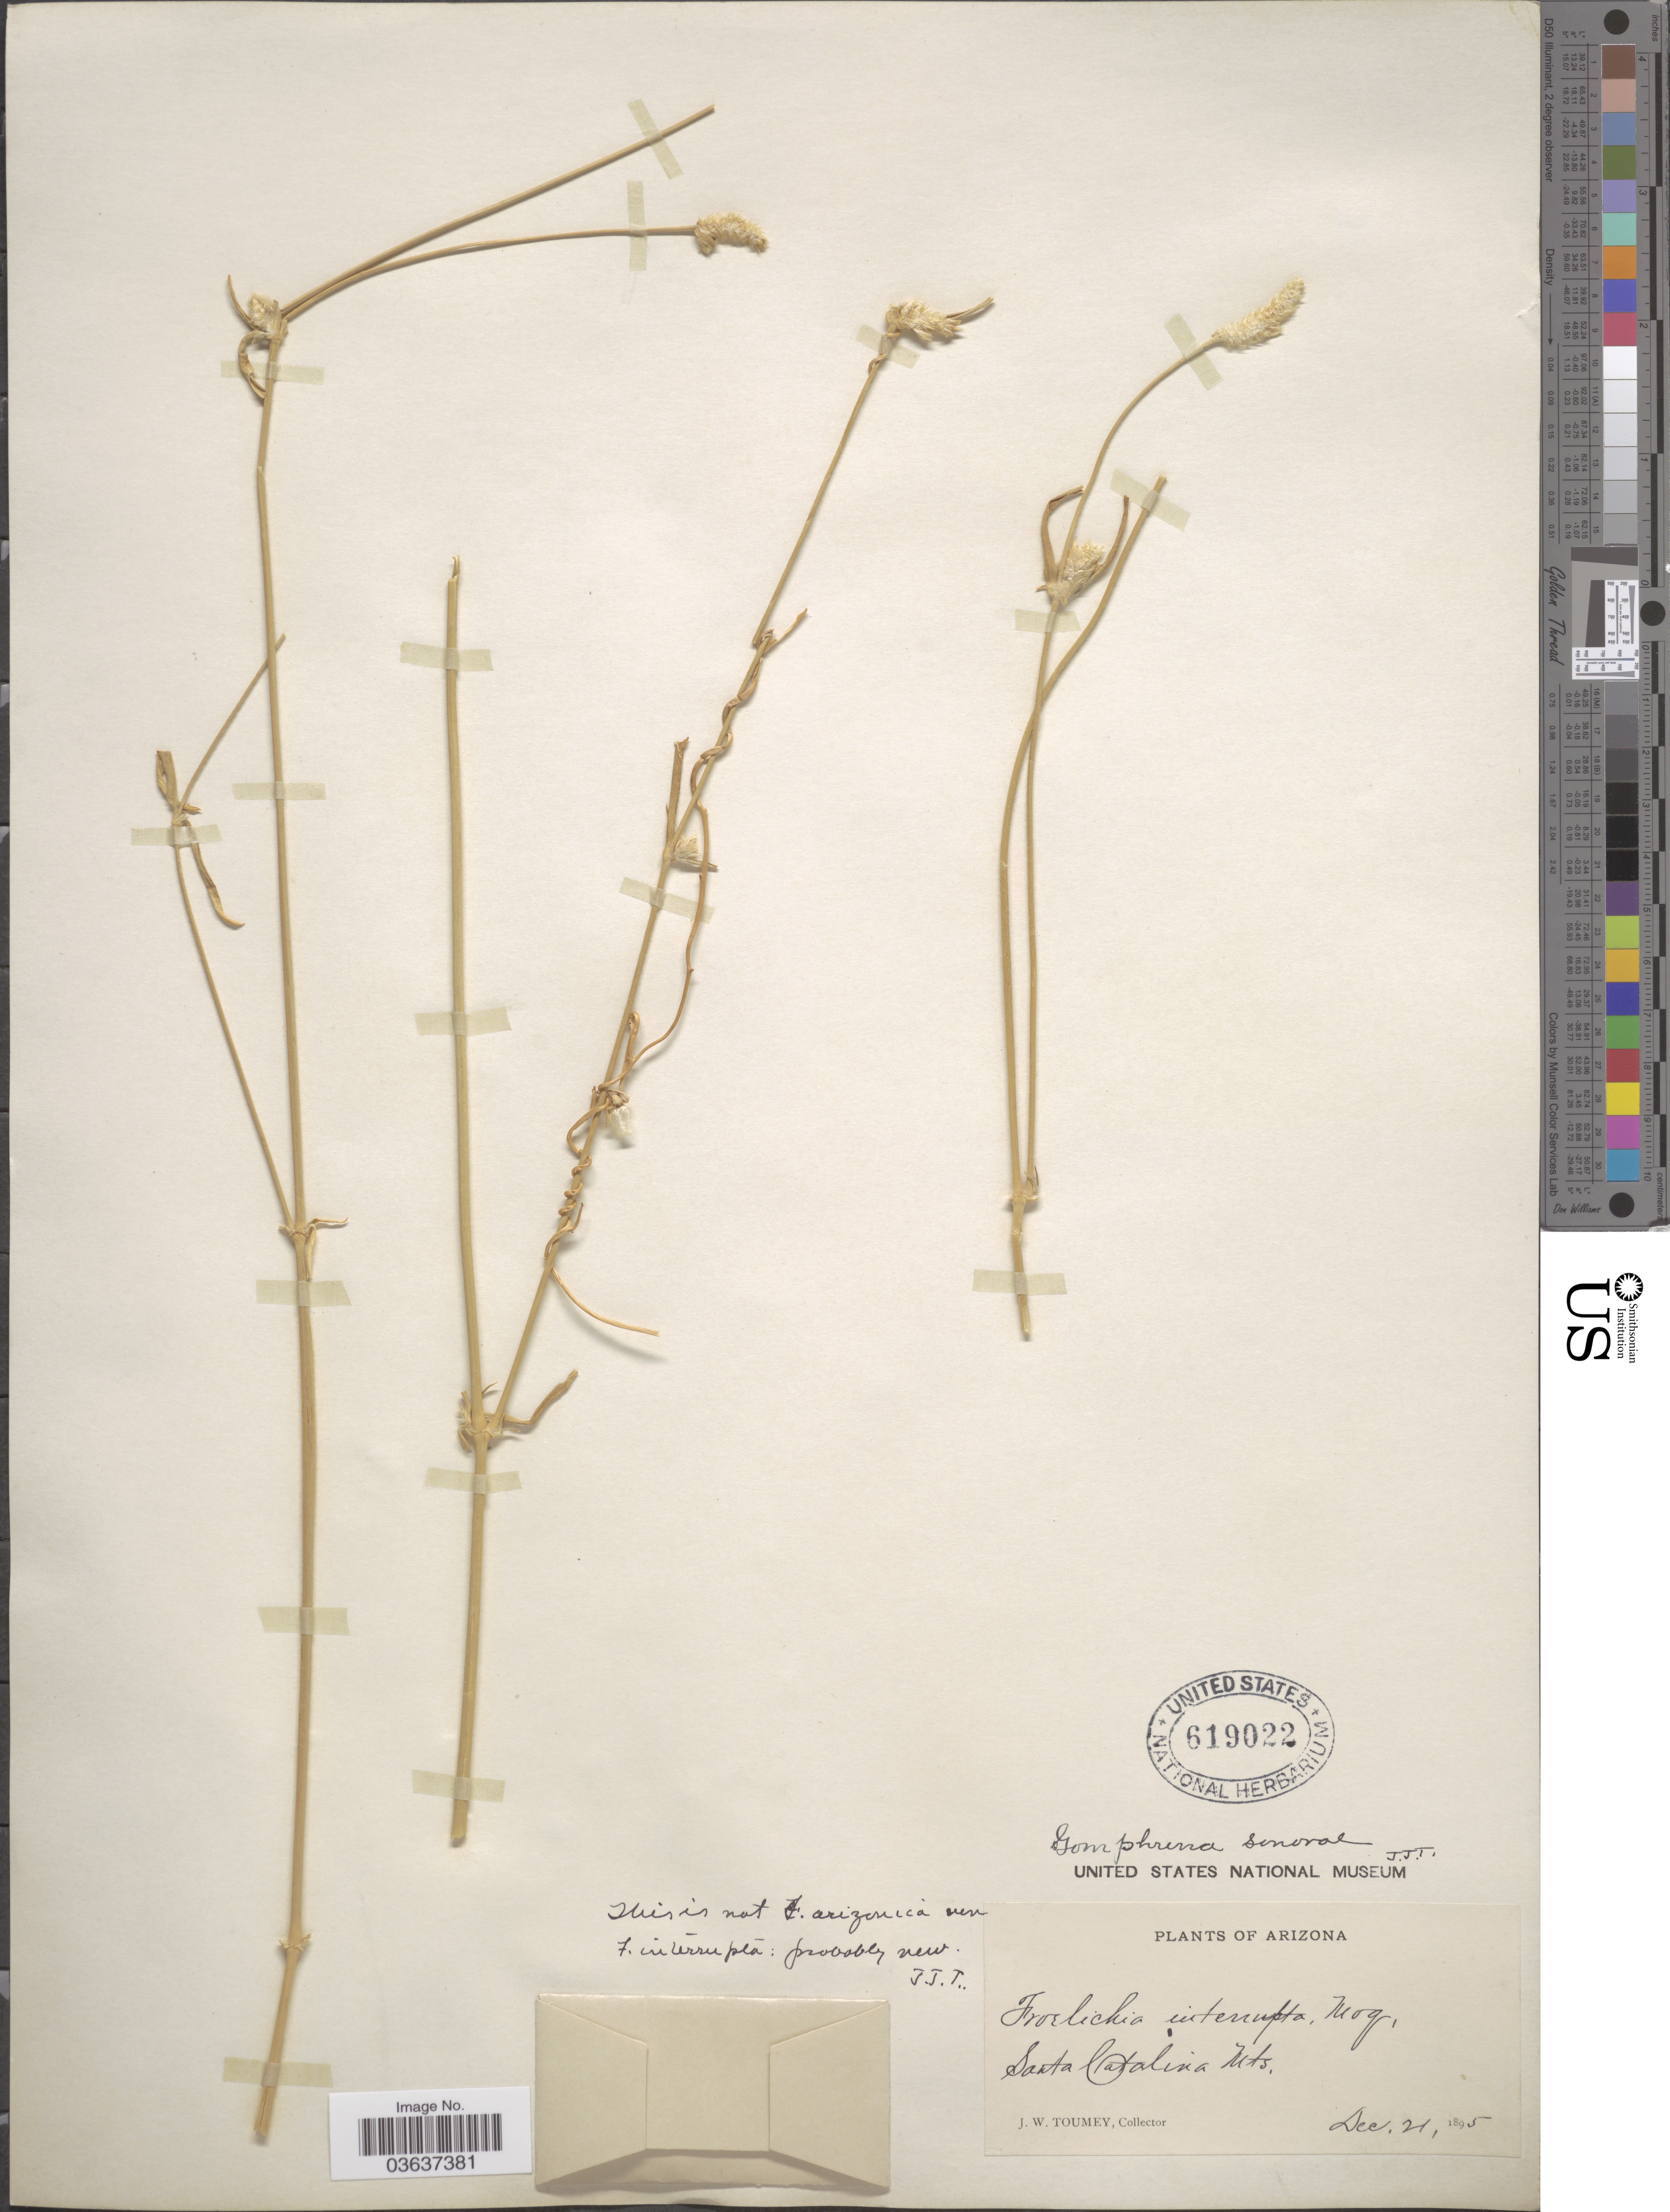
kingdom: Plantae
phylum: Tracheophyta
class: Magnoliopsida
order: Caryophyllales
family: Amaranthaceae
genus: Gomphrena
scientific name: Gomphrena sonorae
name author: Torr. in Emory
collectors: J. W. Toumey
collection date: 1895-12-21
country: United States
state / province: Arizona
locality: Santa Catalina Mts.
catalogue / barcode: US 619022